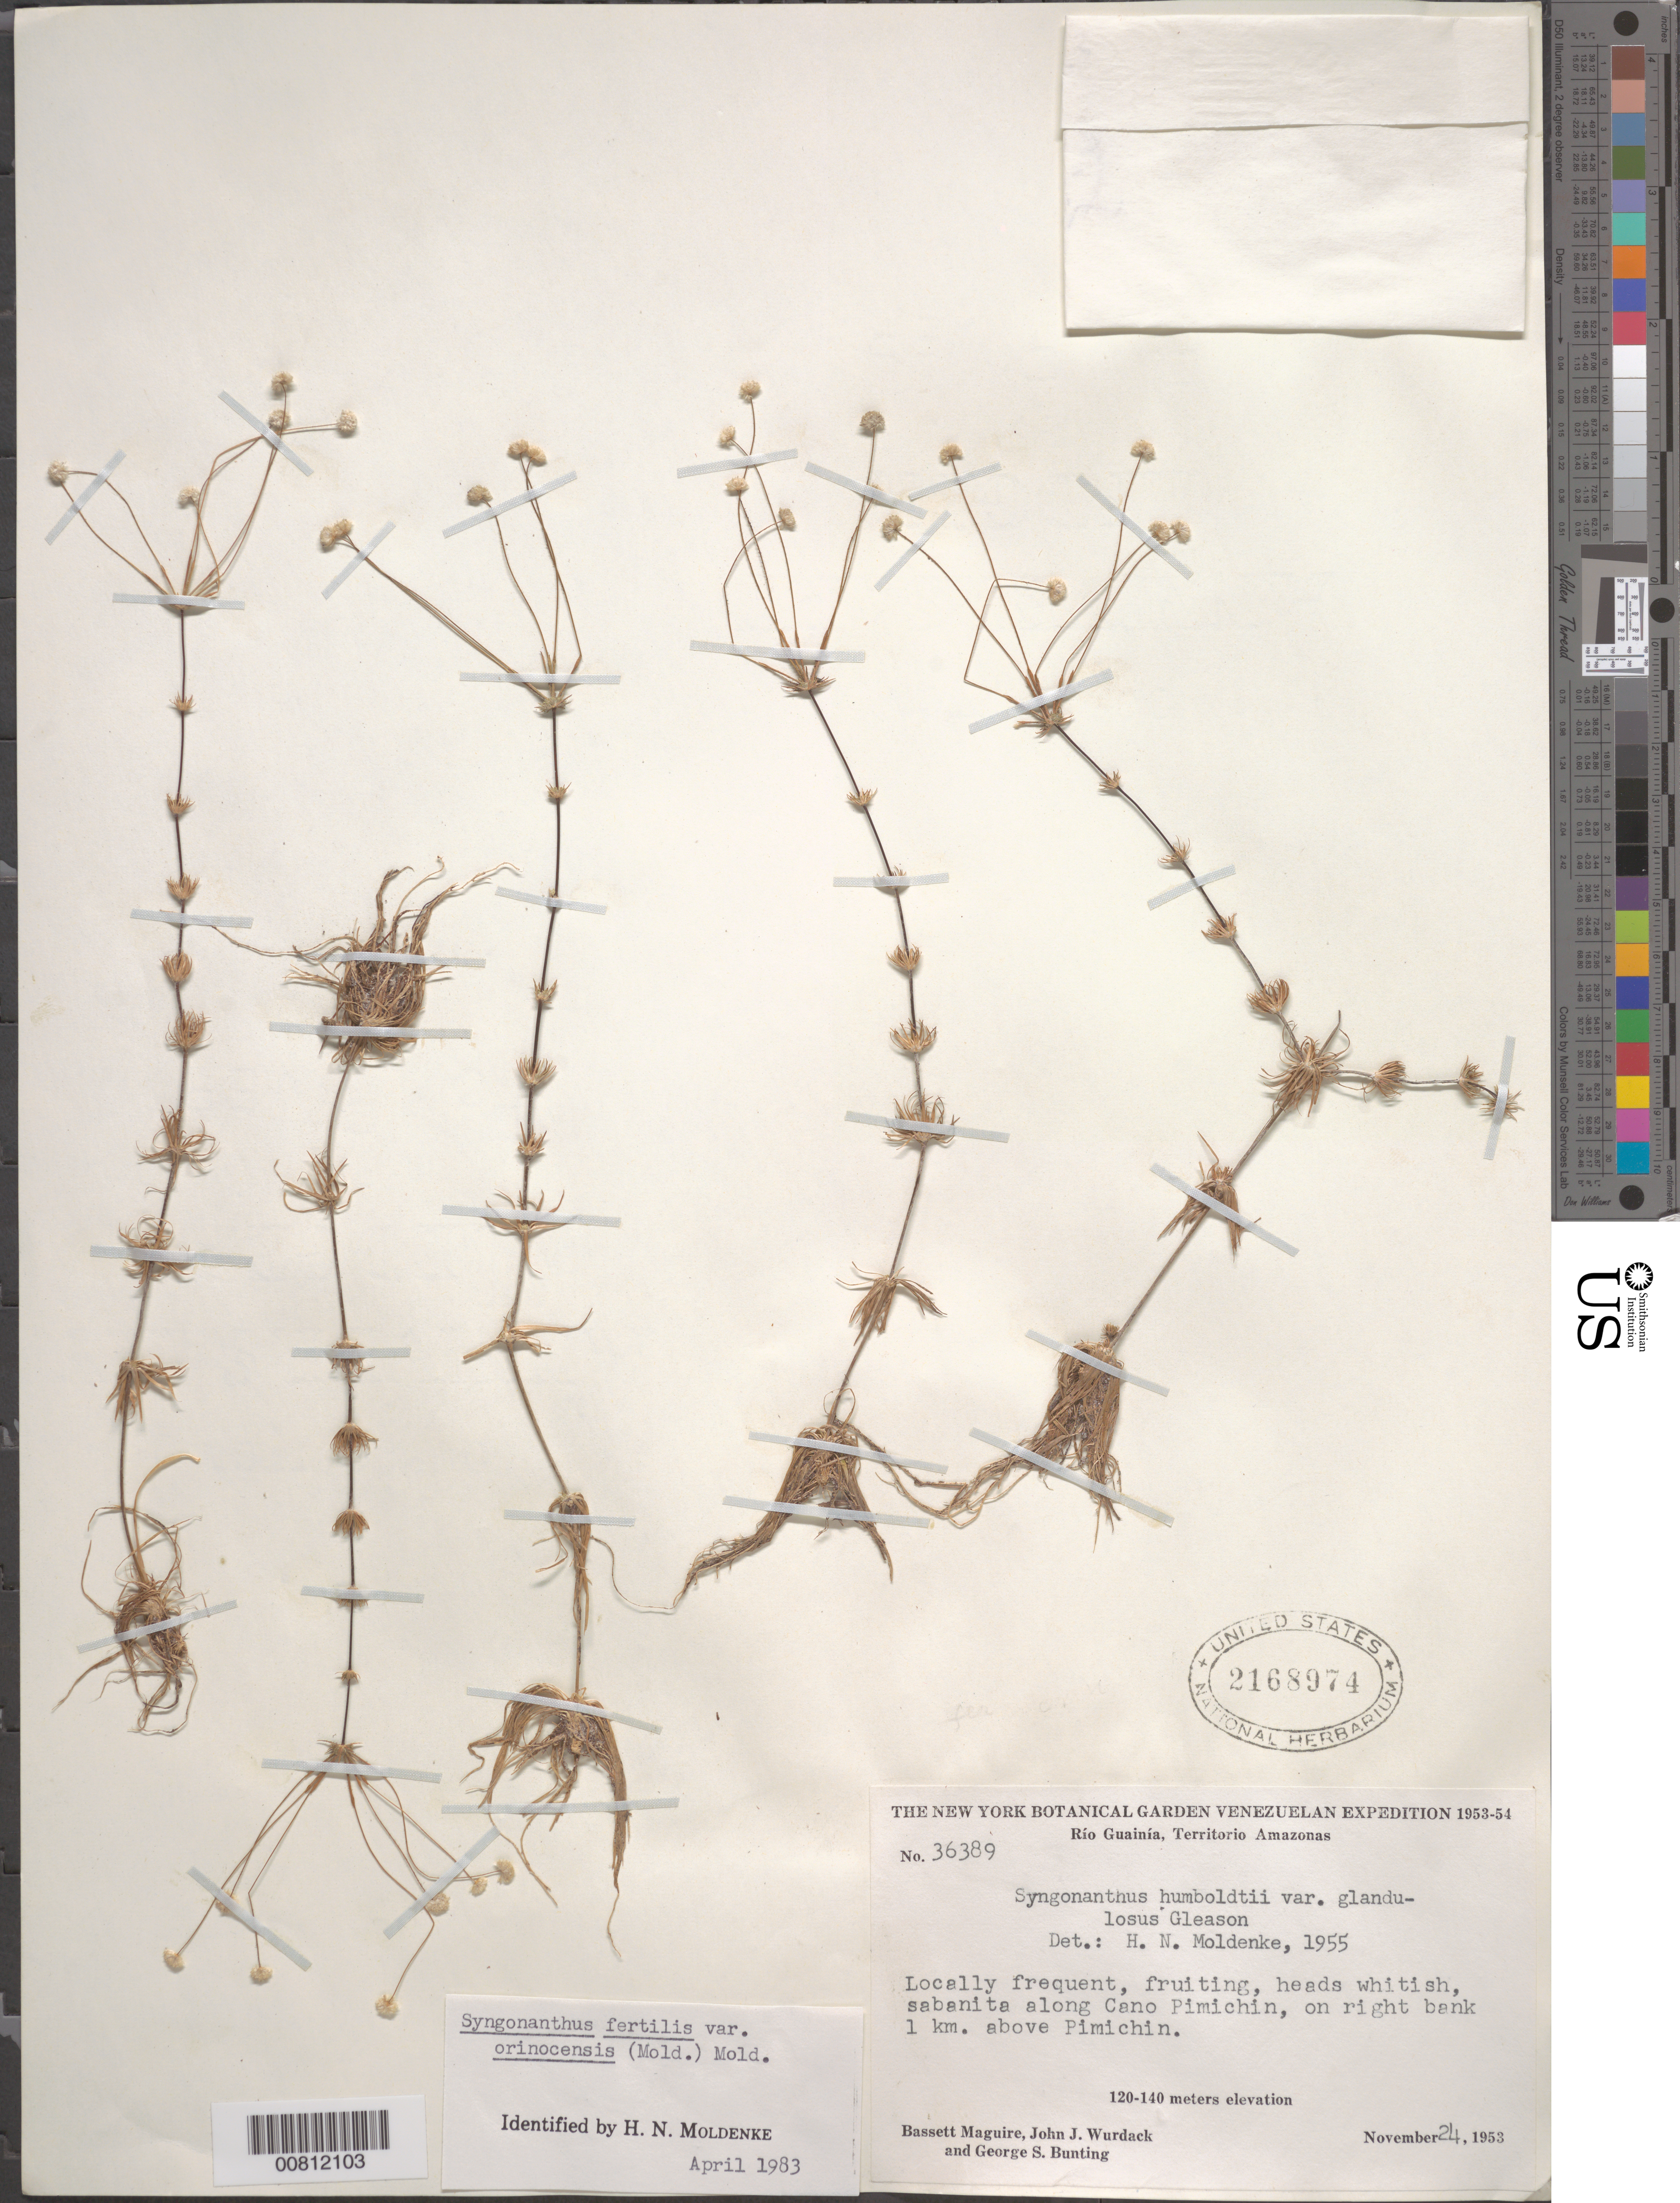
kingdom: Plantae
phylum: Tracheophyta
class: Liliopsida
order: Poales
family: Eriocaulaceae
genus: Syngonanthus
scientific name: Syngonanthus fertilis var. orinocensis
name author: Moldenke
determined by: Moldenke, H. N.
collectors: B. Maguire, J. J. Wurdack & G. S. Bunting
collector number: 36389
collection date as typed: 24-Nov-53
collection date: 1953-11-24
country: Venezuela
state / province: Amazonas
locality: Río Guainía, Caño Pimichín, 1 km above Pimichín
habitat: Sabanita along caño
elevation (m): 120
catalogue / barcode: US 2168974